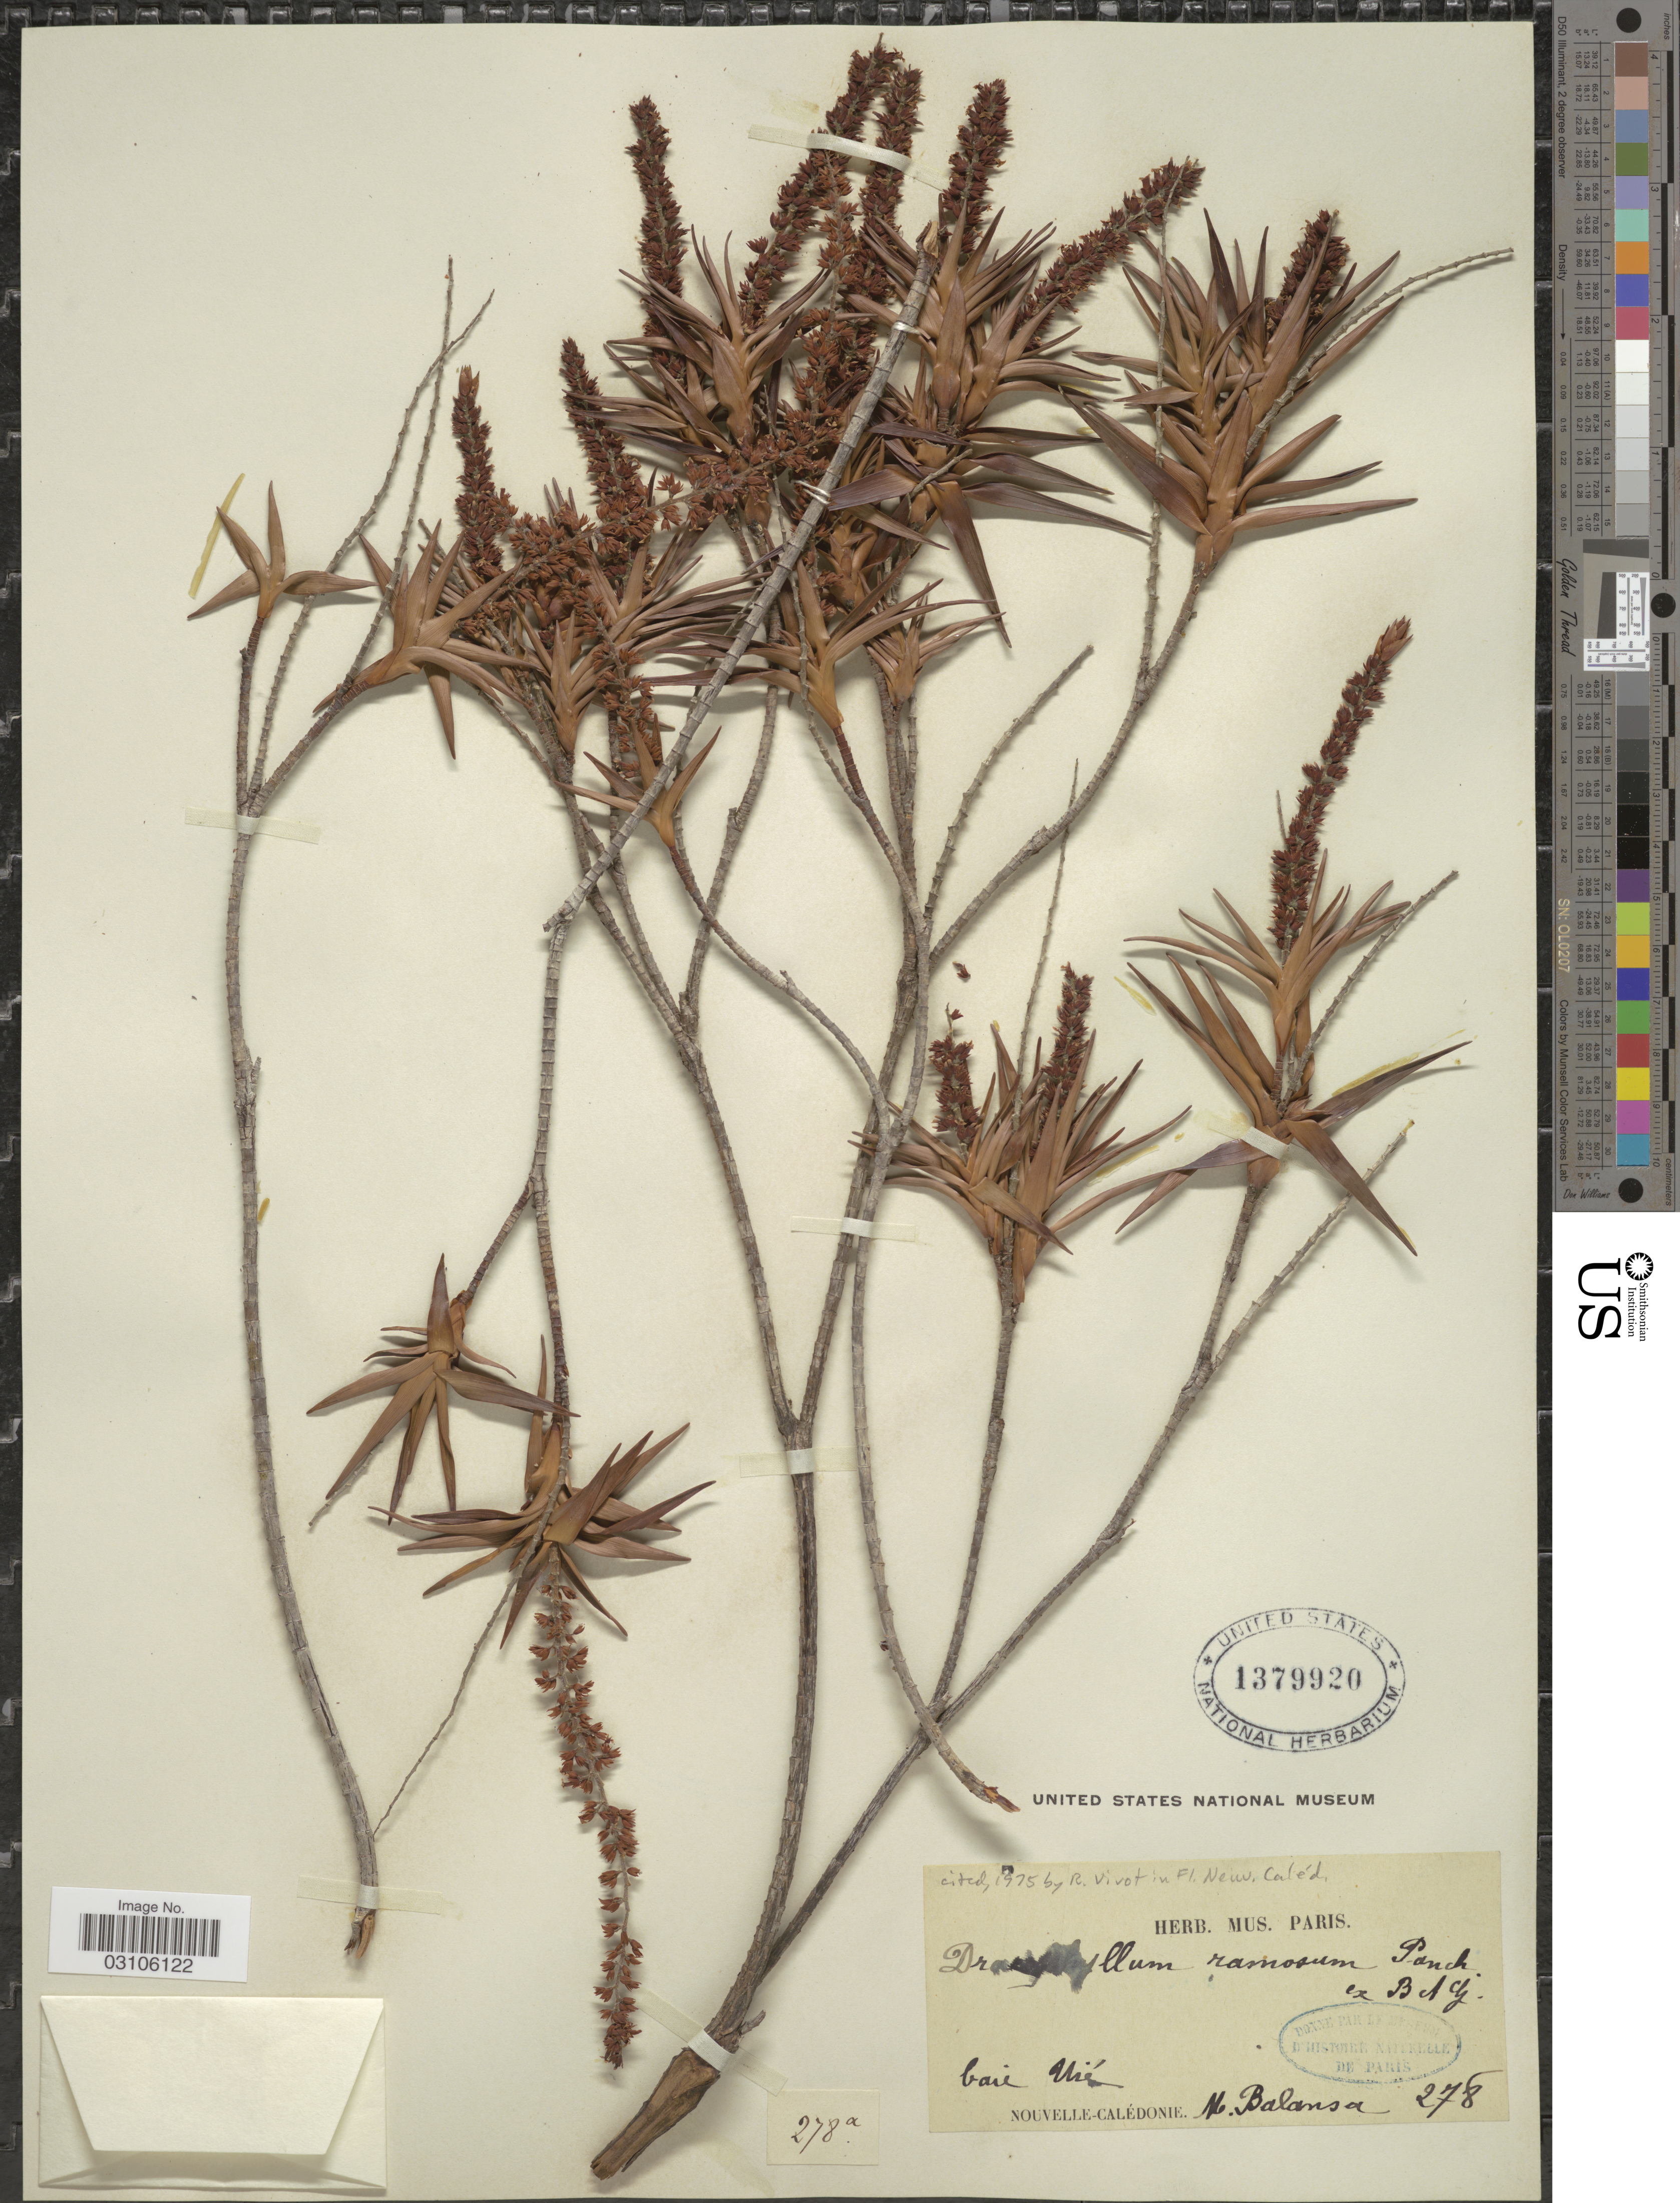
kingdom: Plantae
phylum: Tracheophyta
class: Magnoliopsida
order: Ericales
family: Ericaceae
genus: Dracophyllum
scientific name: Dracophyllum ramosum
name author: Pancher ex Brongn. & Gris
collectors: B. Balansa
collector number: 278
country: New Caledonia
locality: Nouvelle-Calédonie. Baie Uié.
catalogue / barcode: US 1379920